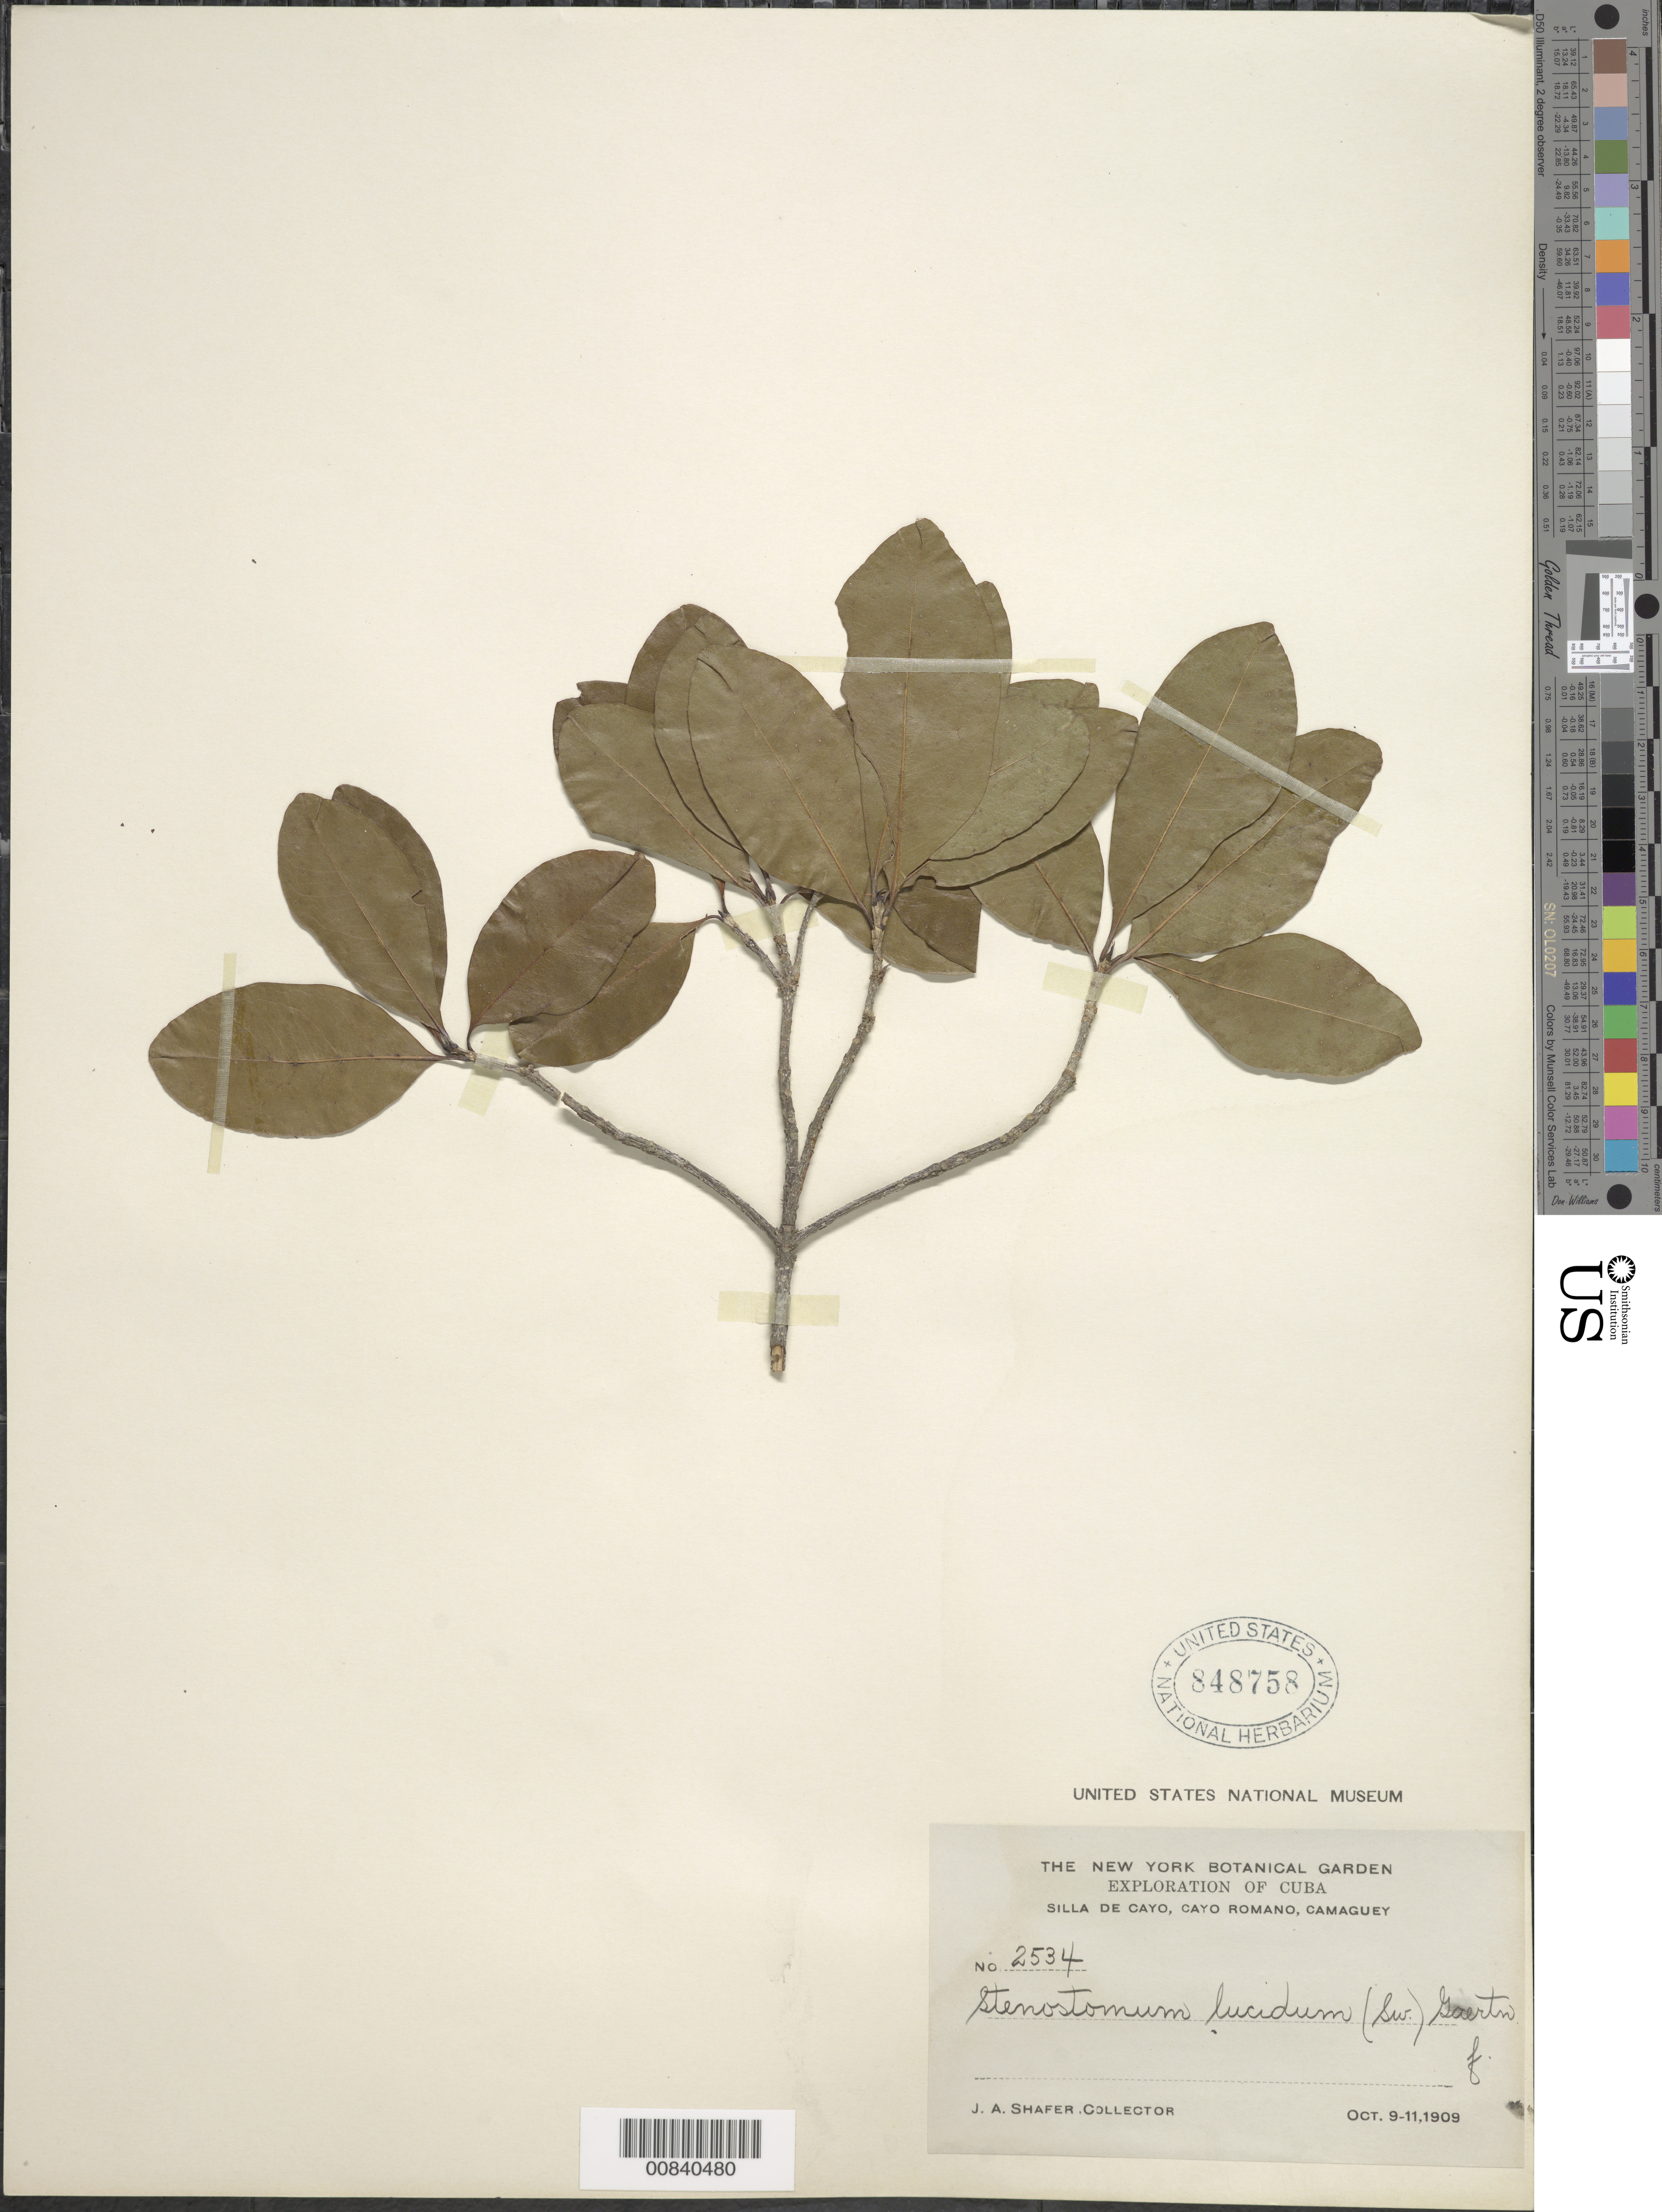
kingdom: Plantae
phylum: Tracheophyta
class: Magnoliopsida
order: Gentianales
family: Rubiaceae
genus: Stenostomum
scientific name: Stenostomum lucidum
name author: (Sw.) C.F. Gaertn.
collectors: J. A. Shafer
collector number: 2534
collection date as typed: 09 Oct 1909 to 11 Oct 1909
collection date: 1909-10-09/1909-10-11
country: Cuba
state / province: Camaguey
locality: Silla de Cayo, Cayo Romano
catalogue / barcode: US 848758